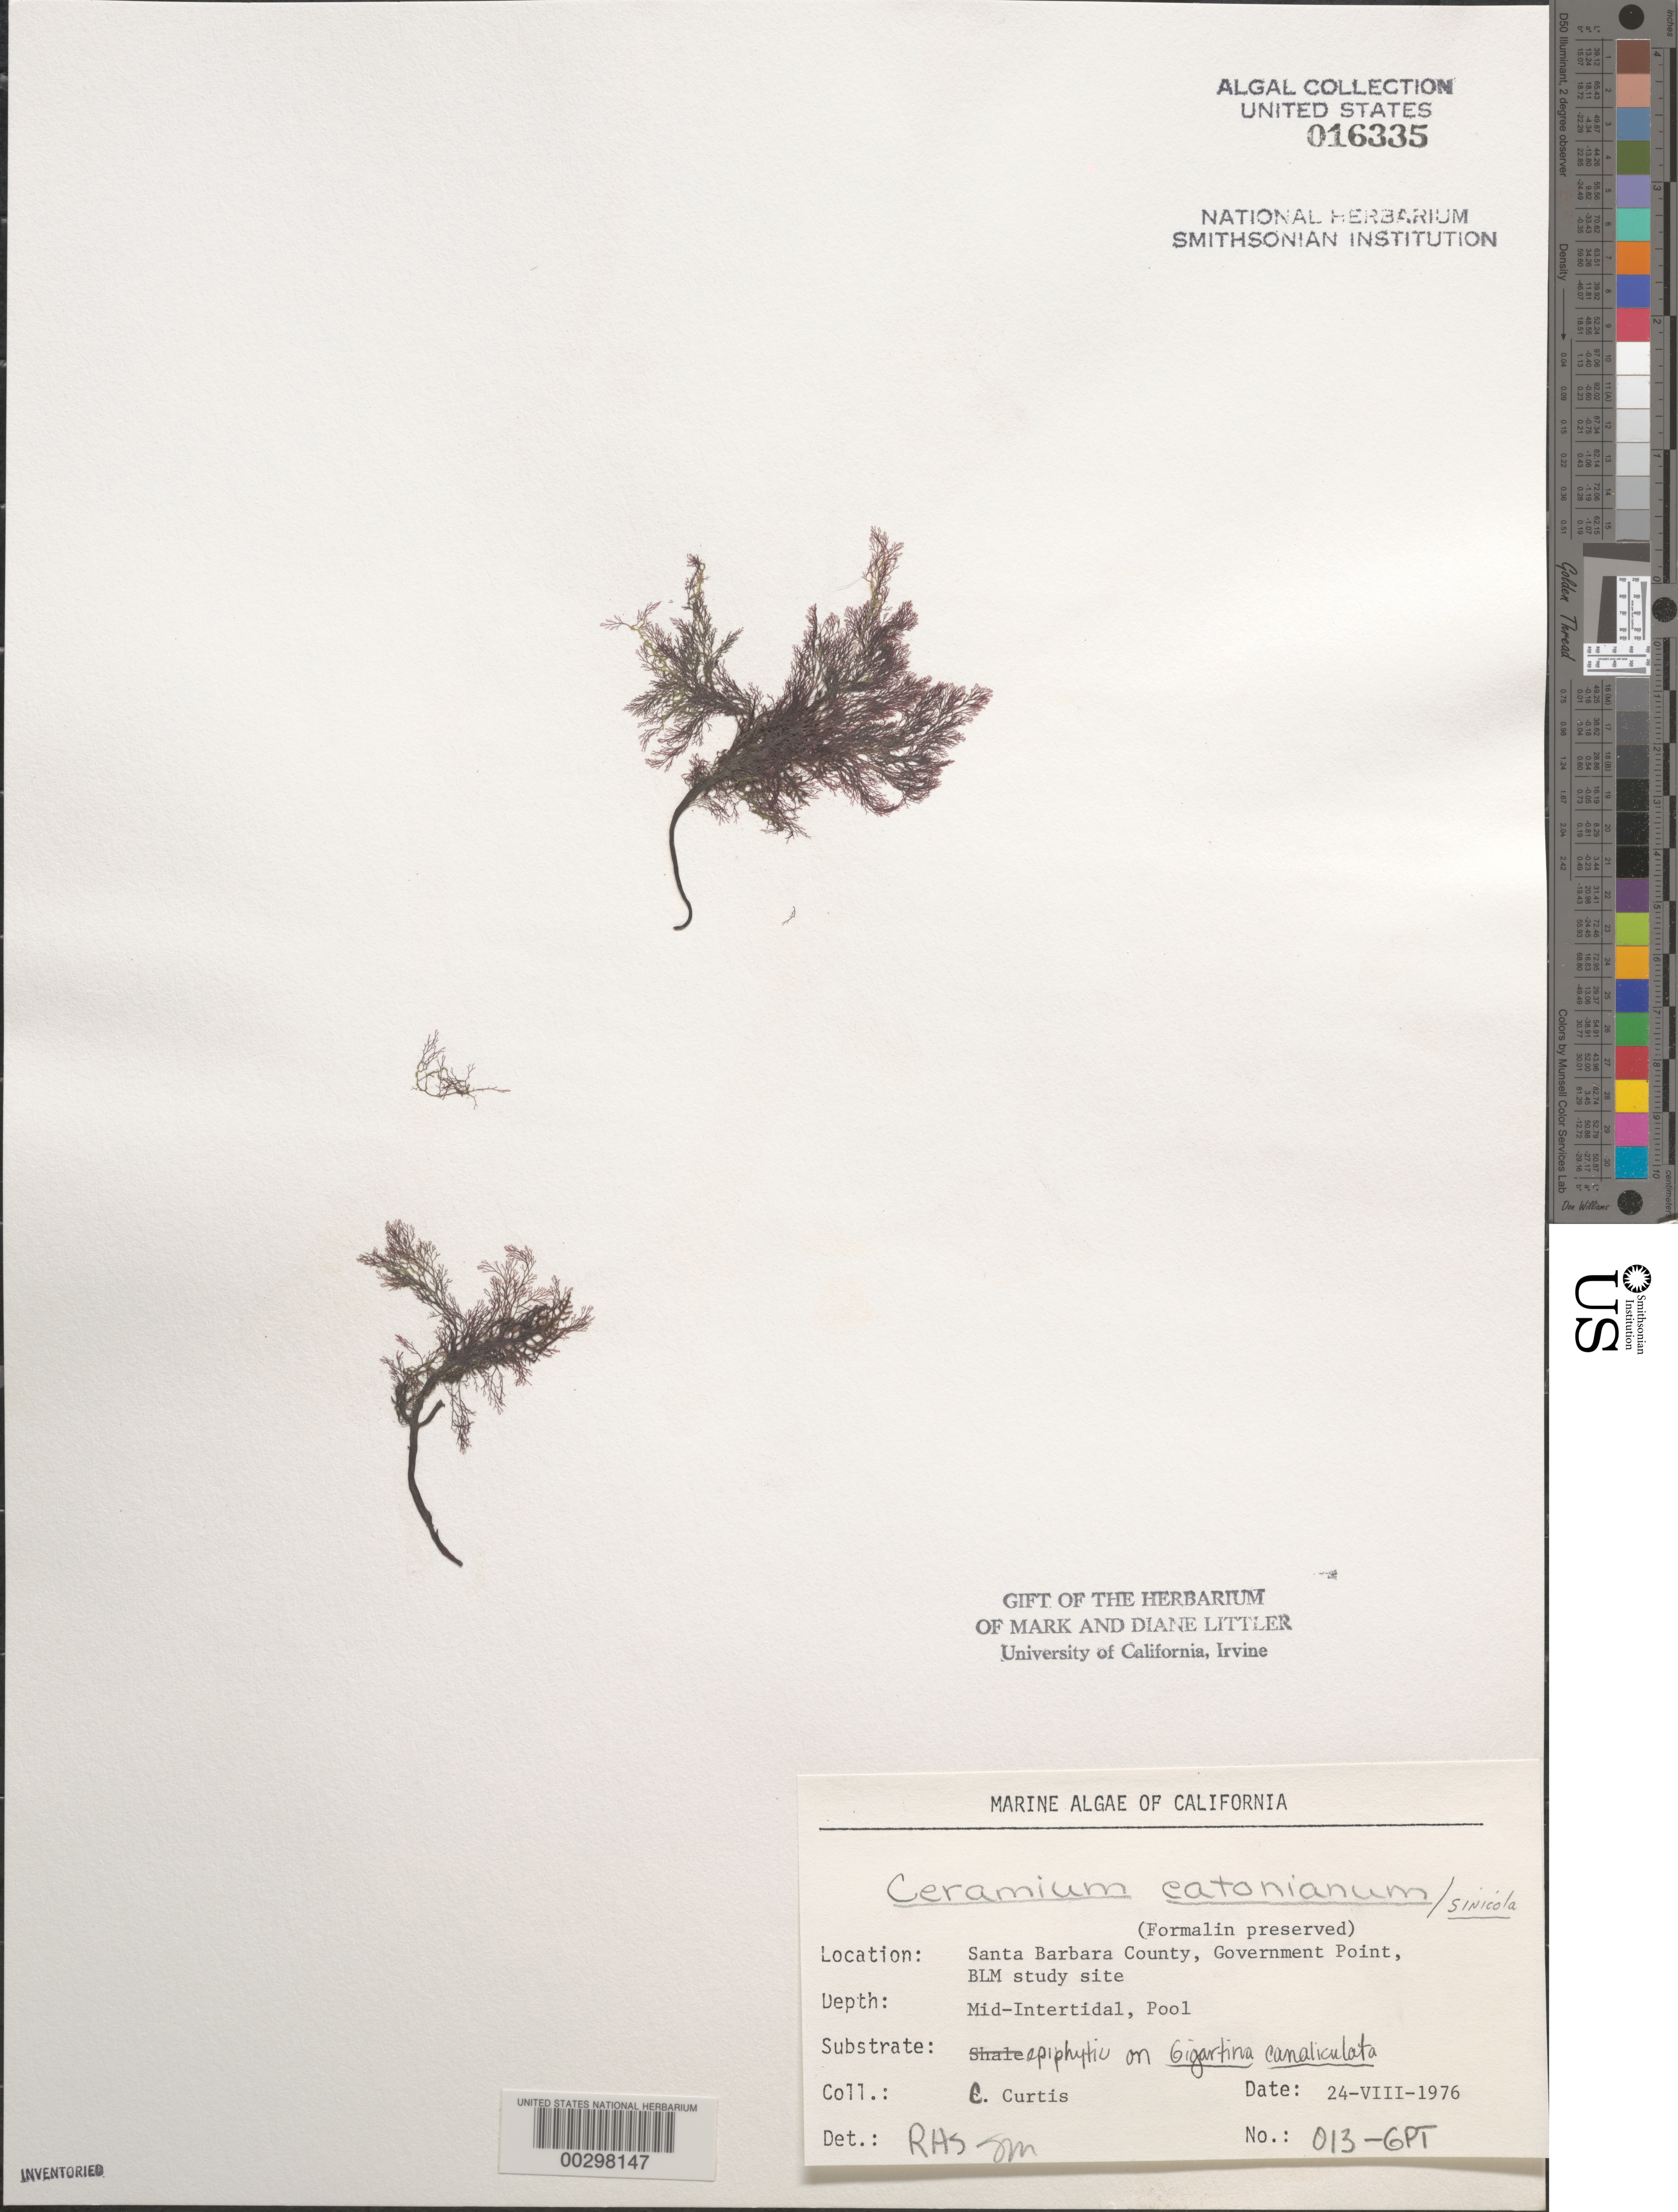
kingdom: Plantae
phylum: Rhodophyta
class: Florideophyceae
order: Ceramiales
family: Ceramiaceae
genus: Corallophila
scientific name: Corallophila eatoniana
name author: (Farl.) T.O. Cho et al.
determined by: Algae name updating Project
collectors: C. Curtis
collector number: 013-gpt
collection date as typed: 24 Aug 1976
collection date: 1976-08-24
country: United States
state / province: California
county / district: Santa Barbara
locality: Government Point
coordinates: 34 26'31"N, 120 24'06"W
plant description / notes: BLM-SOCALBIGHT Rocky Intertidal Survey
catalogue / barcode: US 16335